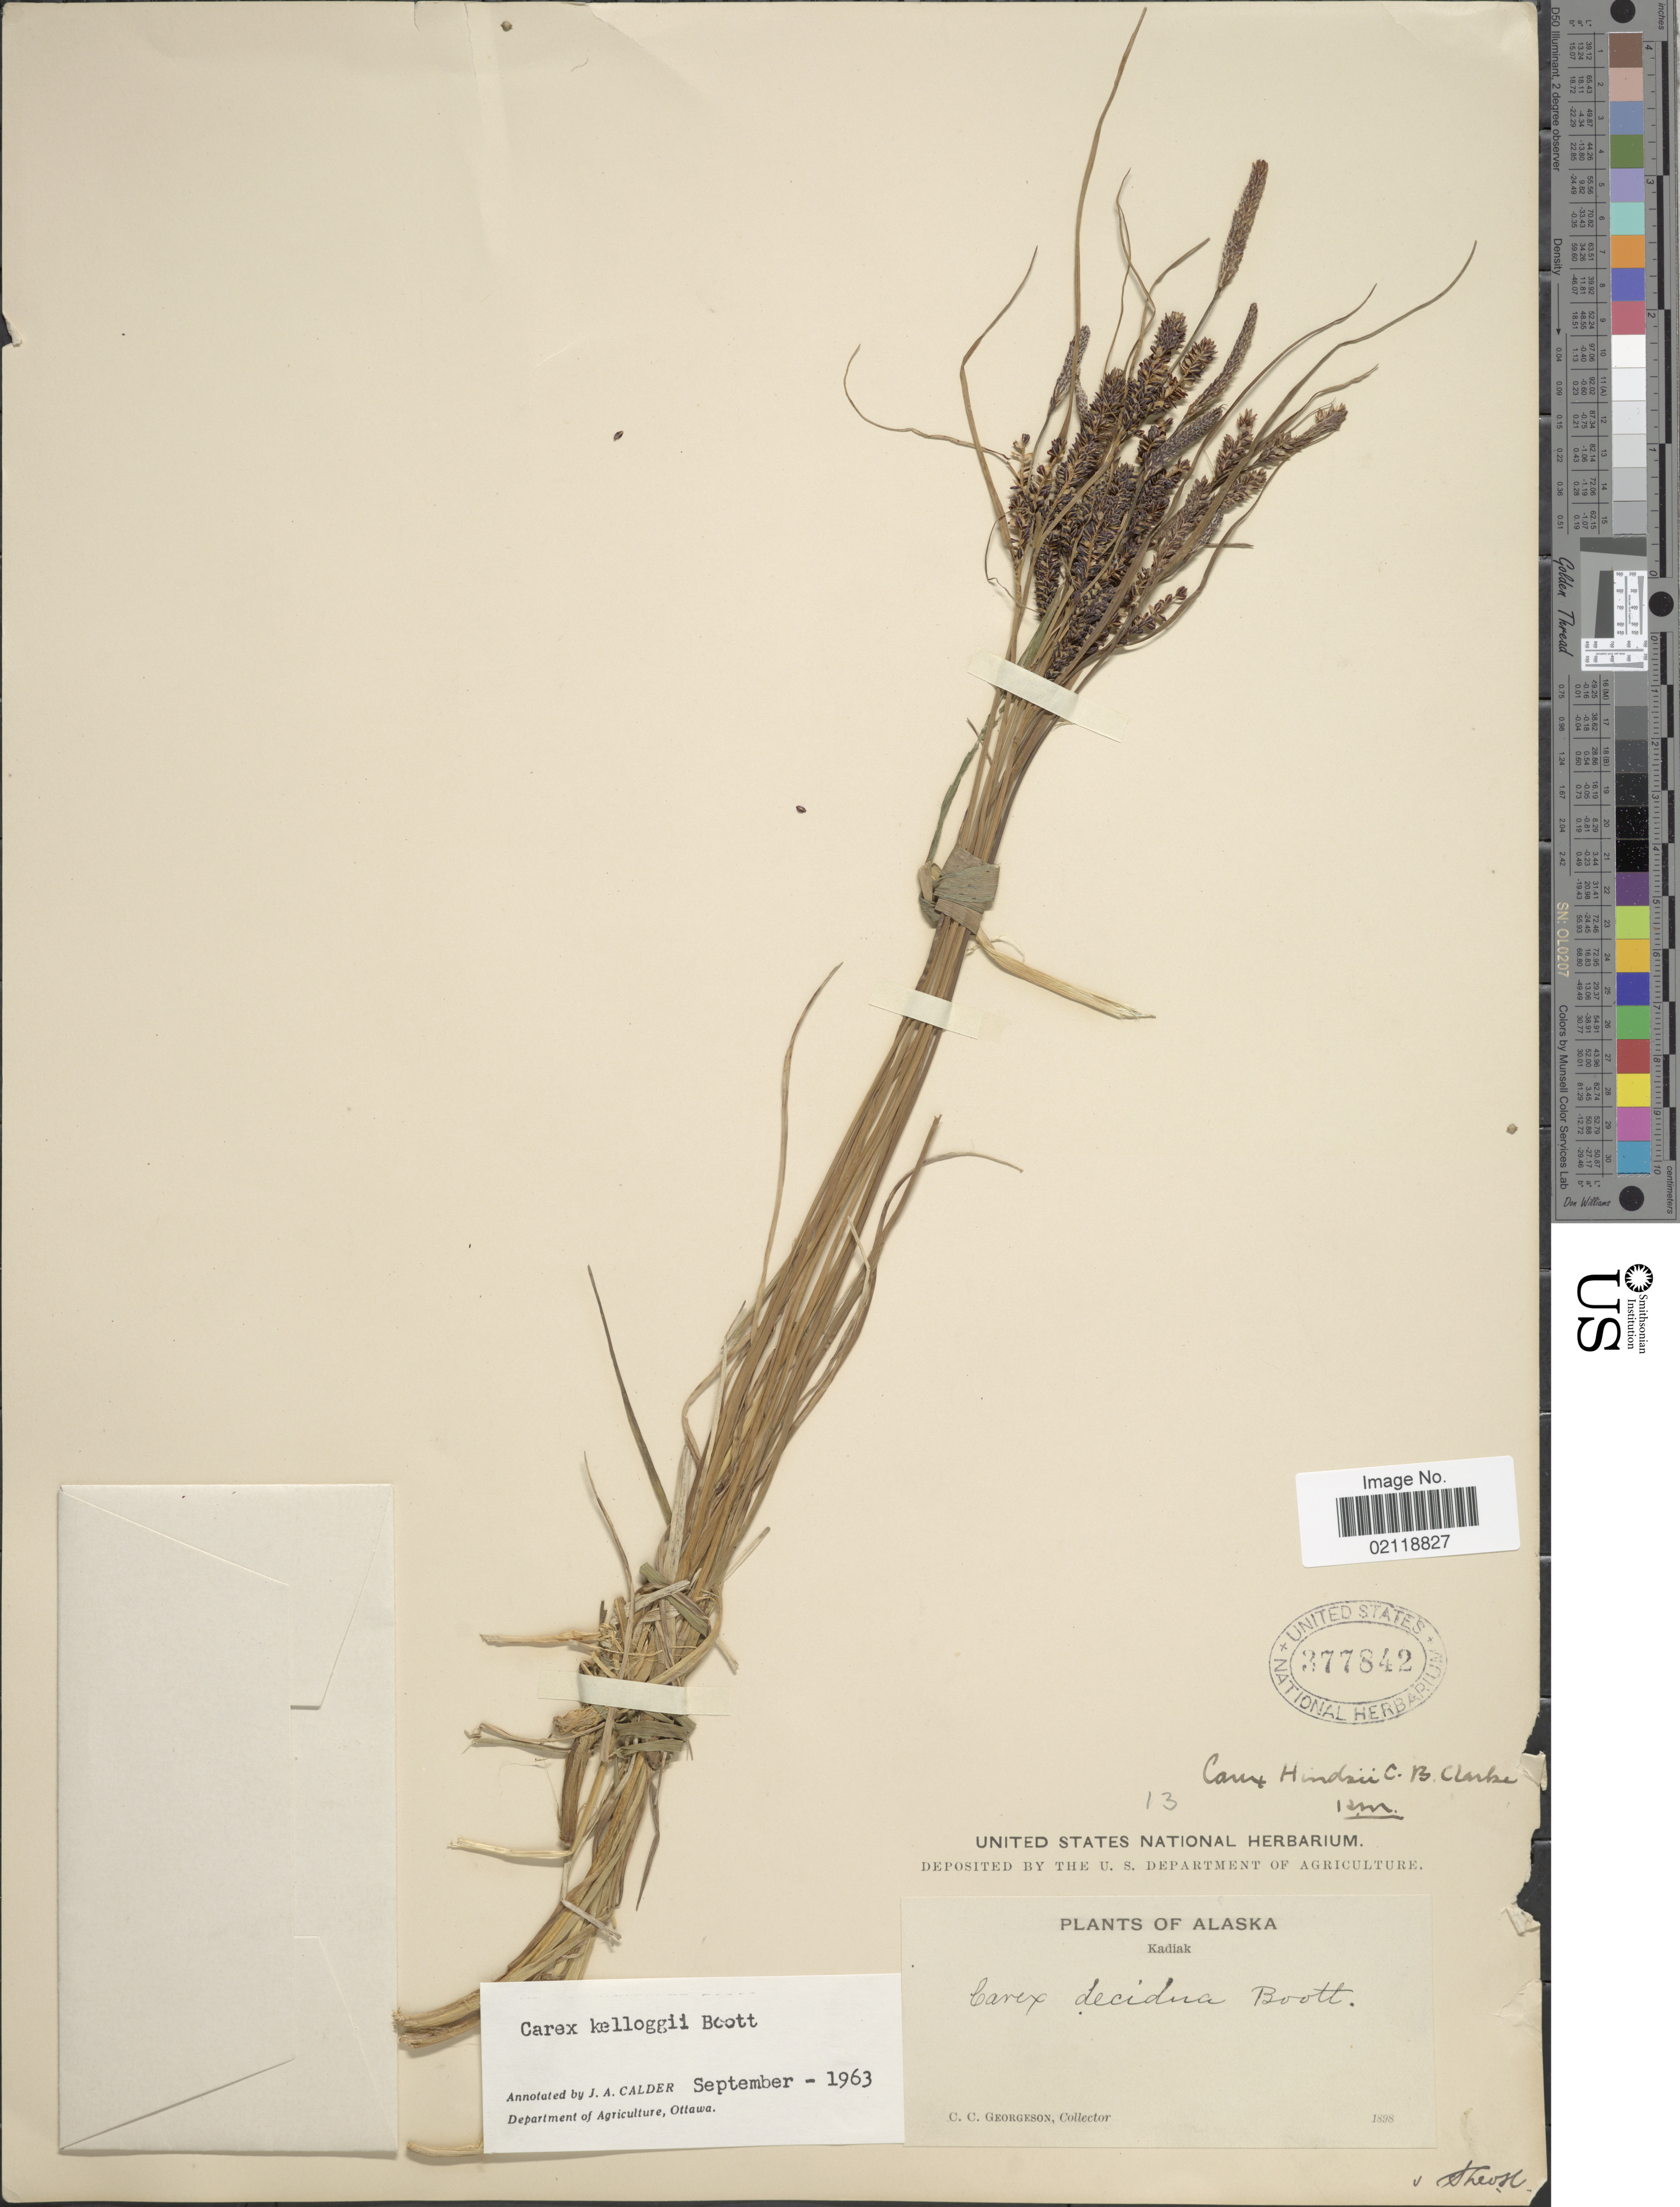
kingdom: Plantae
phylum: Tracheophyta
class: Liliopsida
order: Poales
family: Cyperaceae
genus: Carex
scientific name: Carex kelloggii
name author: W. Boott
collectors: C. Georgeson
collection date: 1898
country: United States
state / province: Alaska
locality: Kadiak.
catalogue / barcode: US 377842